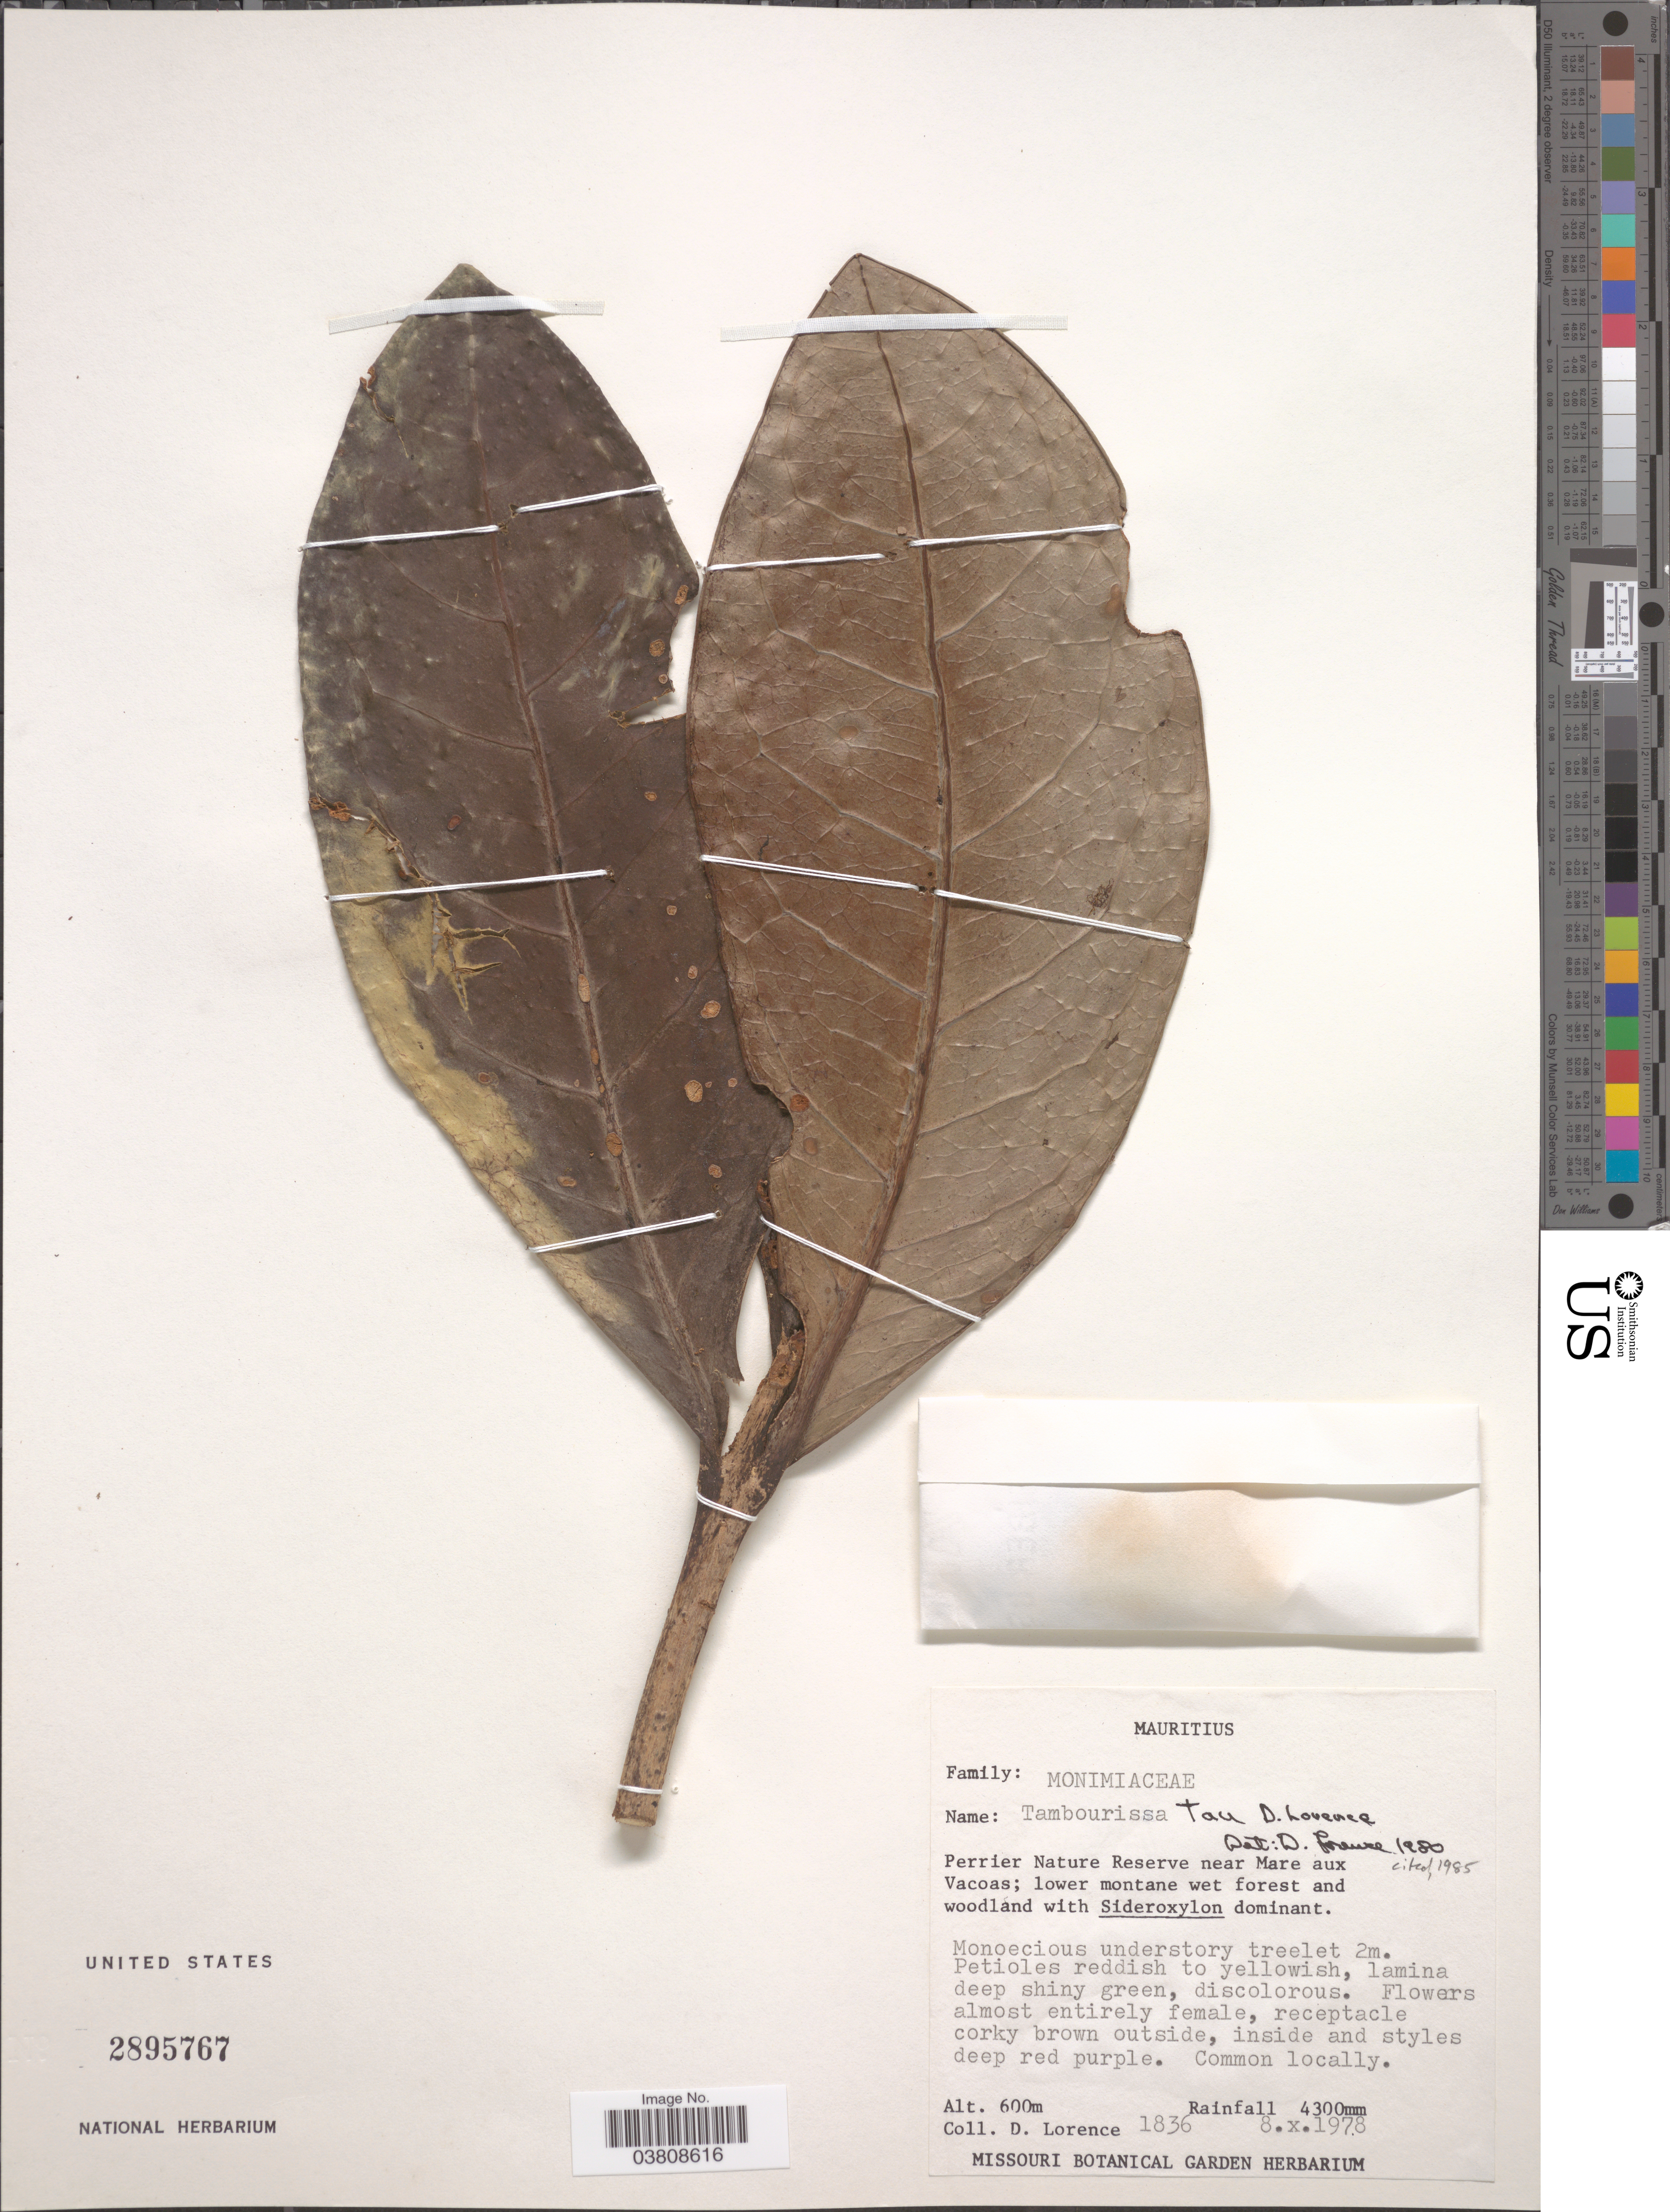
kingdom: Plantae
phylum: Tracheophyta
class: Magnoliopsida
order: Laurales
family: Monimiaceae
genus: Tambourissa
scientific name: Tambourissa tau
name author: Lorence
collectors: D. Lorence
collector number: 1836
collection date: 1978-10-08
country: Mauritius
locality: Perrier Nature Reserve near mare aux Vacoas.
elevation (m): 600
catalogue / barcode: US 2895767